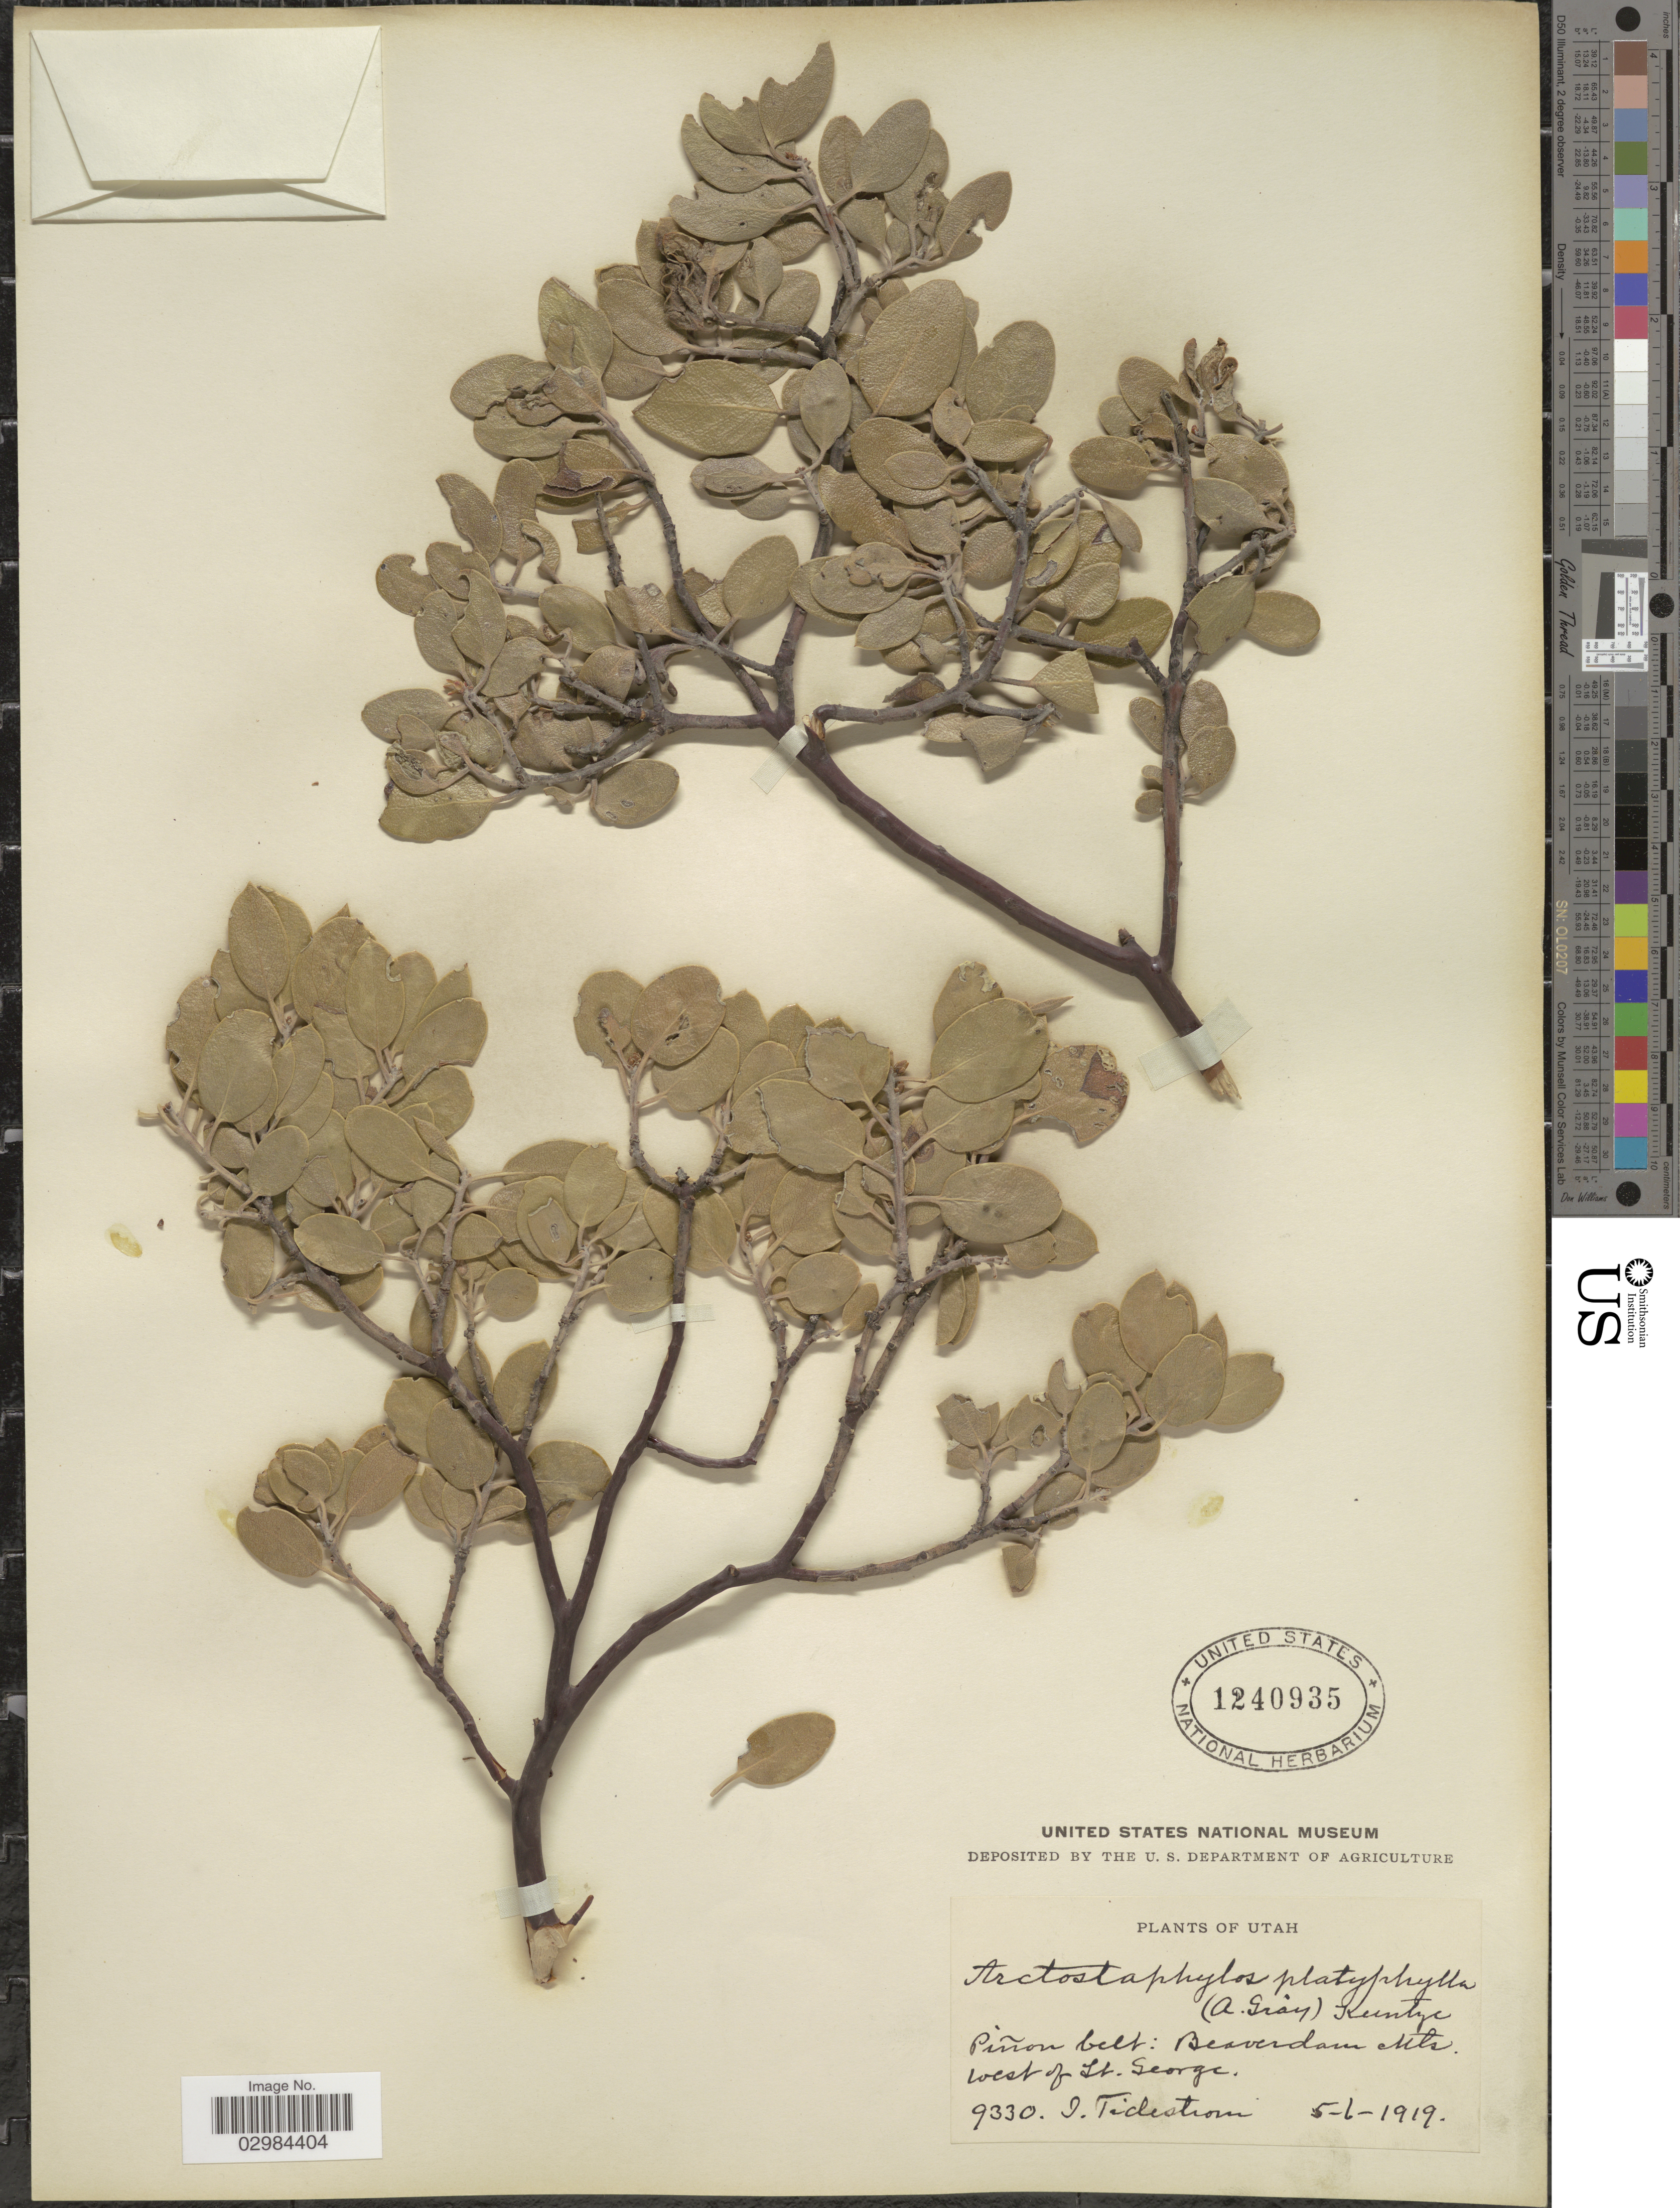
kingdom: Plantae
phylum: Tracheophyta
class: Magnoliopsida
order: Ericales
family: Ericaceae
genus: Arctostaphylos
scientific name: Arctostaphylos platyphylla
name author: (A. Gray) Kuntze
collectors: I. F. Tidestrom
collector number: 9330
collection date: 1919-05-01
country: United States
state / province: Utah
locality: Piñon belt: Beaverdam Mts. west of St. George.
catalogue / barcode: US 1240935